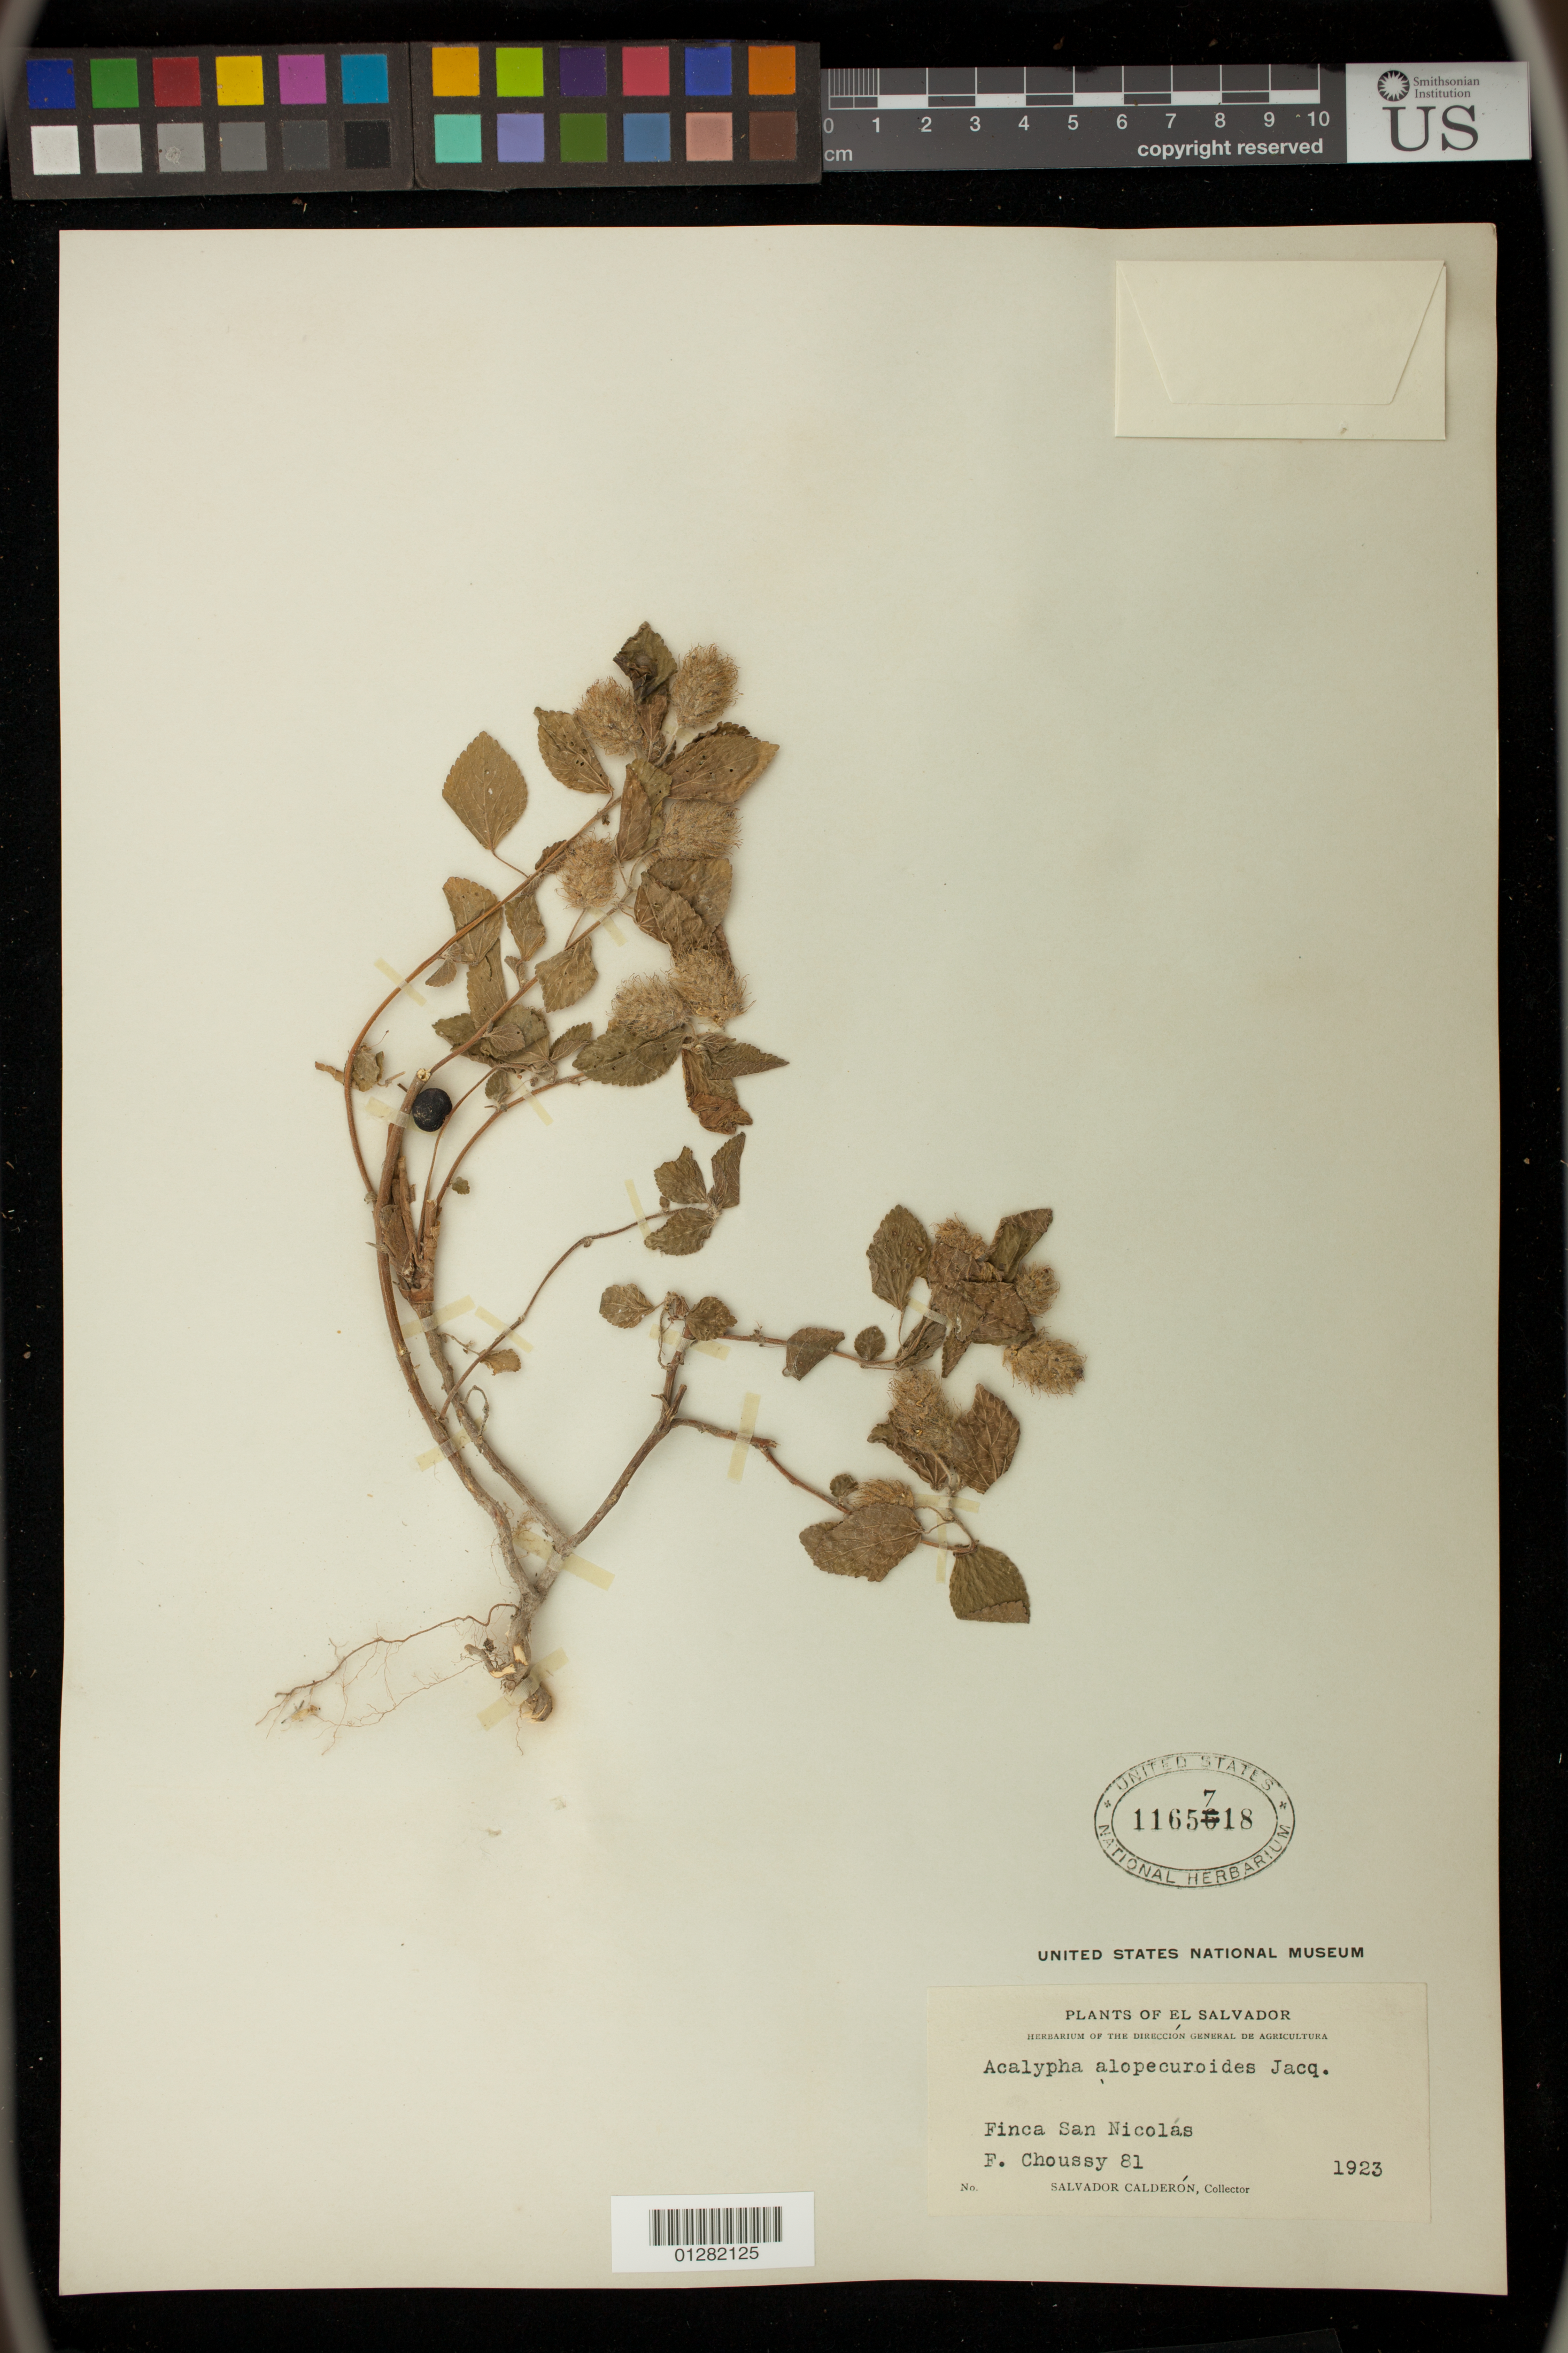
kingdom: Plantae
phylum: Tracheophyta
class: Magnoliopsida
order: Malpighiales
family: Euphorbiaceae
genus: Acalypha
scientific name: Acalypha arvensis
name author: Poepp.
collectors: F. Choussy & S. Calderón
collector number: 81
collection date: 1923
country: El Salvador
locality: Finca San Nicolas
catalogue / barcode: US 1165718